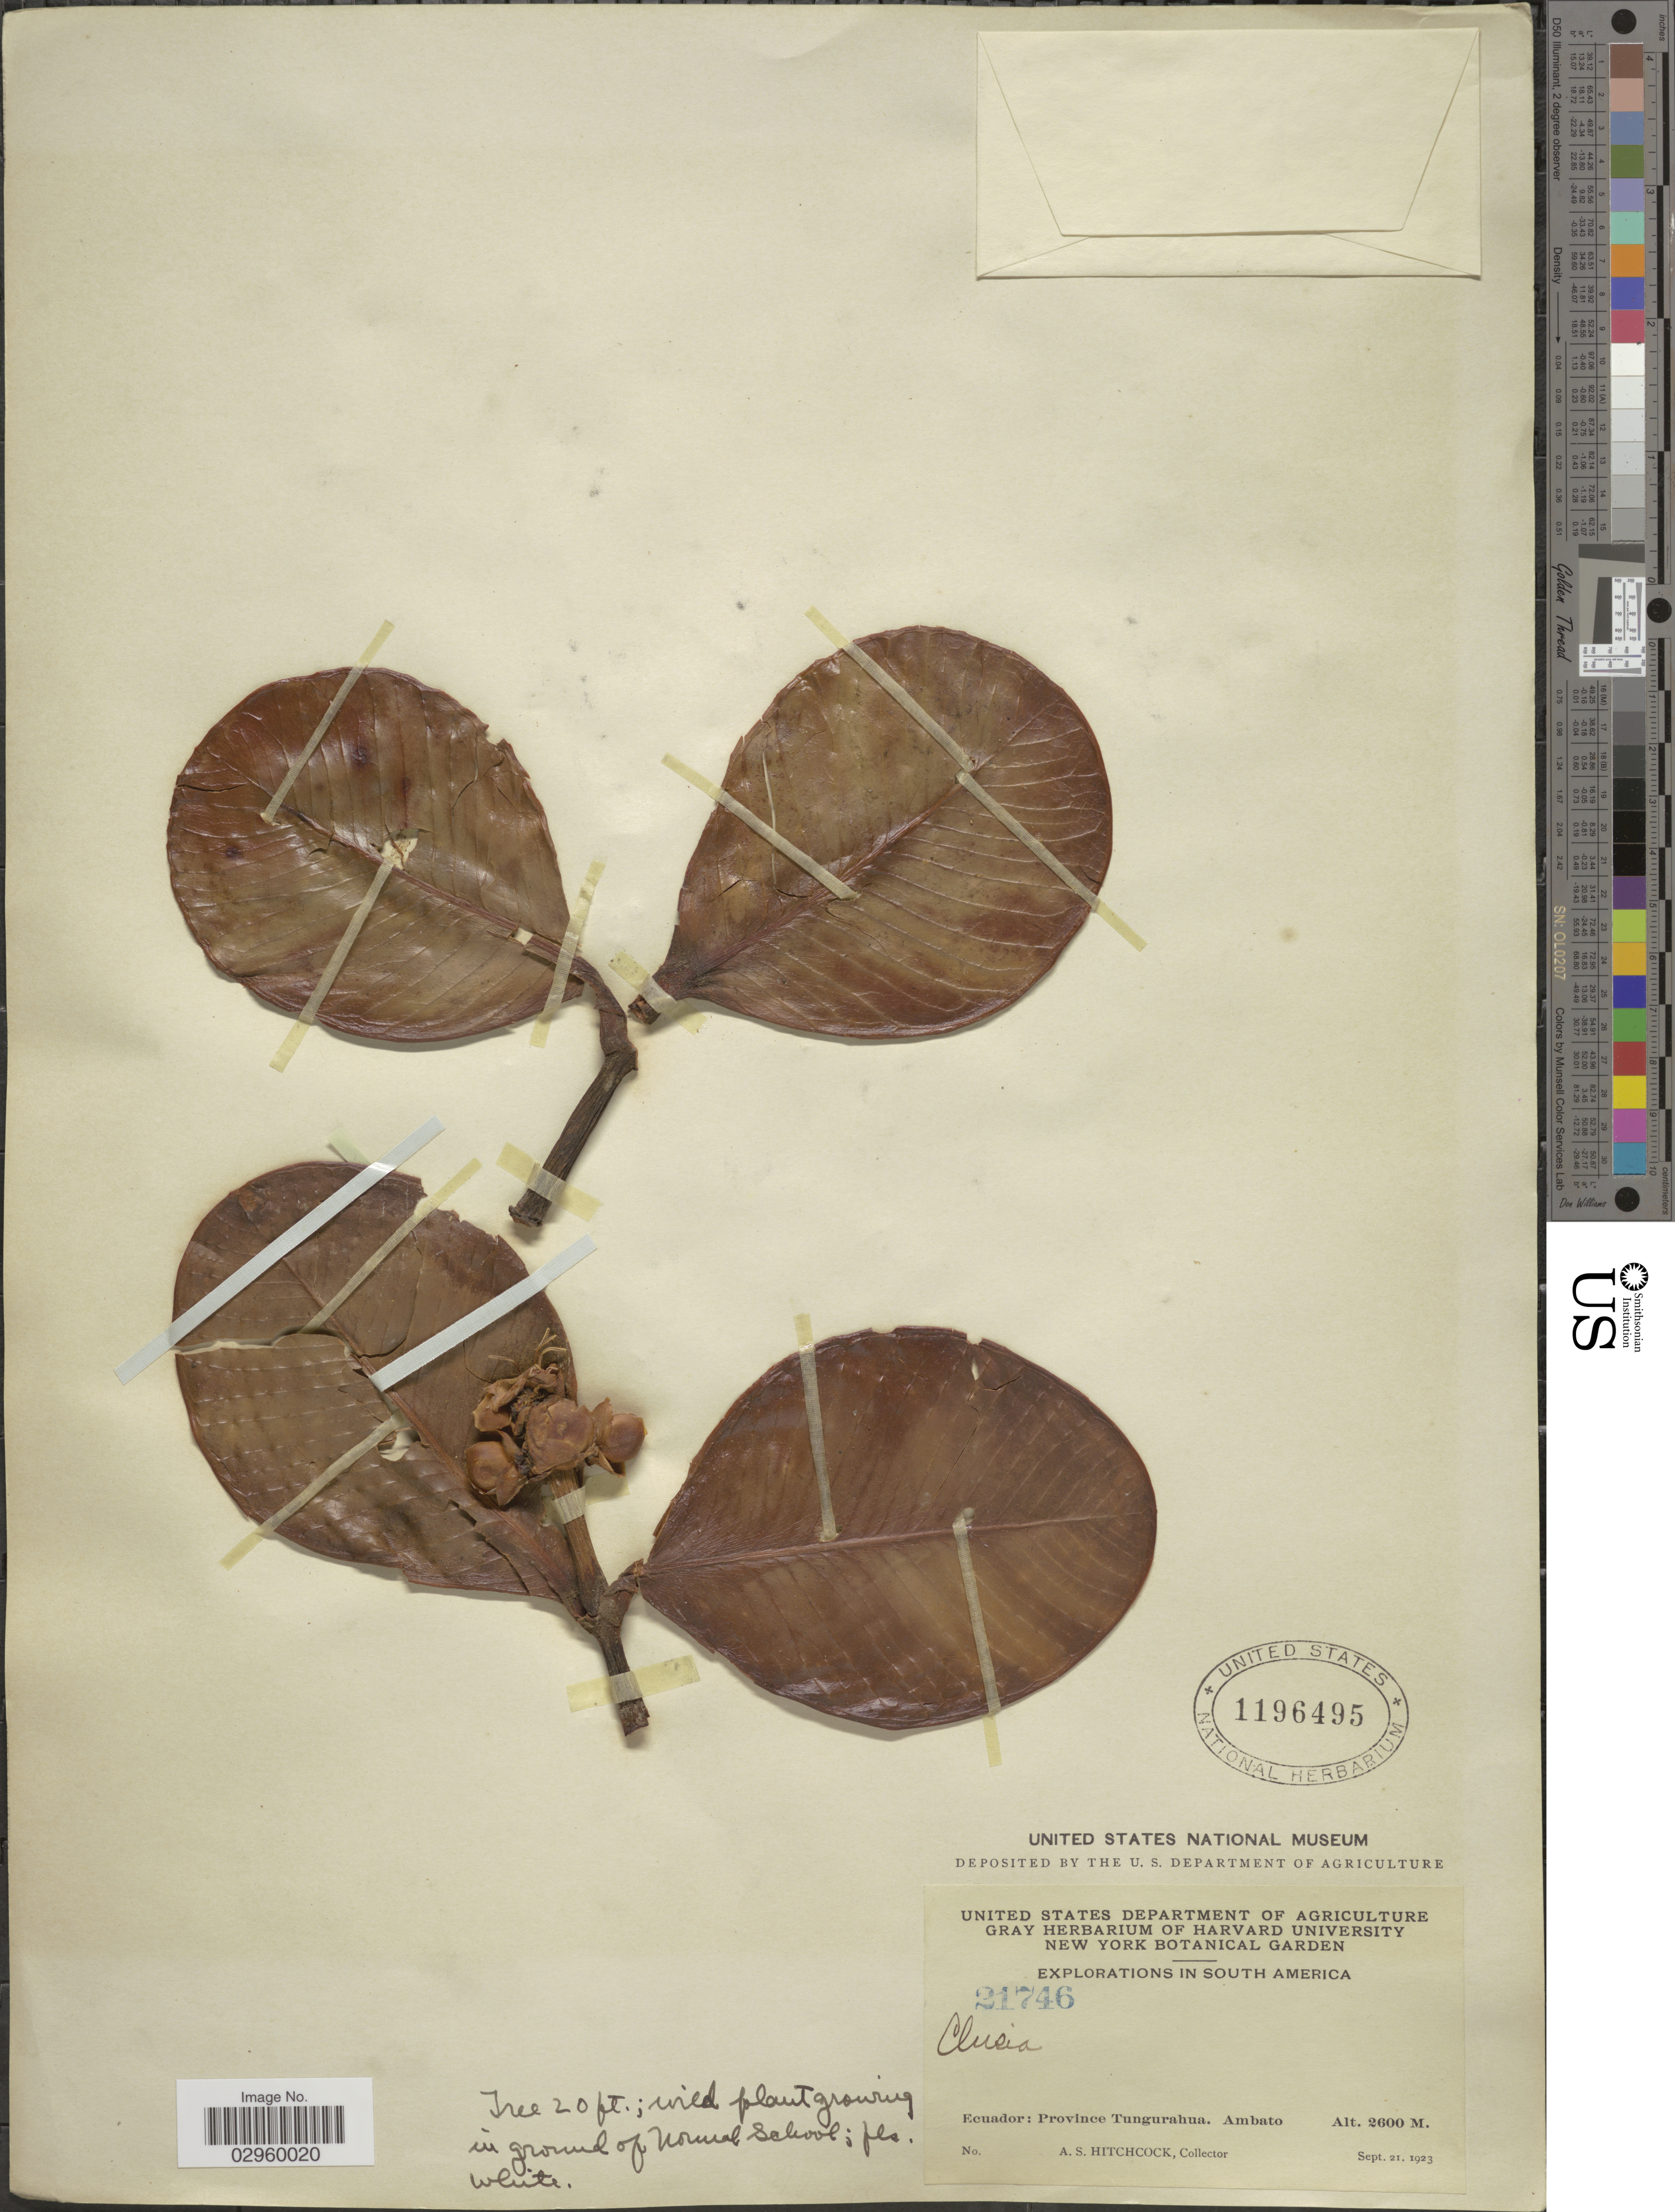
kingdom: Plantae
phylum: Tracheophyta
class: Magnoliopsida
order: Malpighiales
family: Clusiaceae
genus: Clusia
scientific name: Clusia sp.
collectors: A. S. Hitchcock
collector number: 21746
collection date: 1923-09-21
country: Ecuador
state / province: Tungurahua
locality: Ambato.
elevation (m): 2600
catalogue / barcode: US 1196495